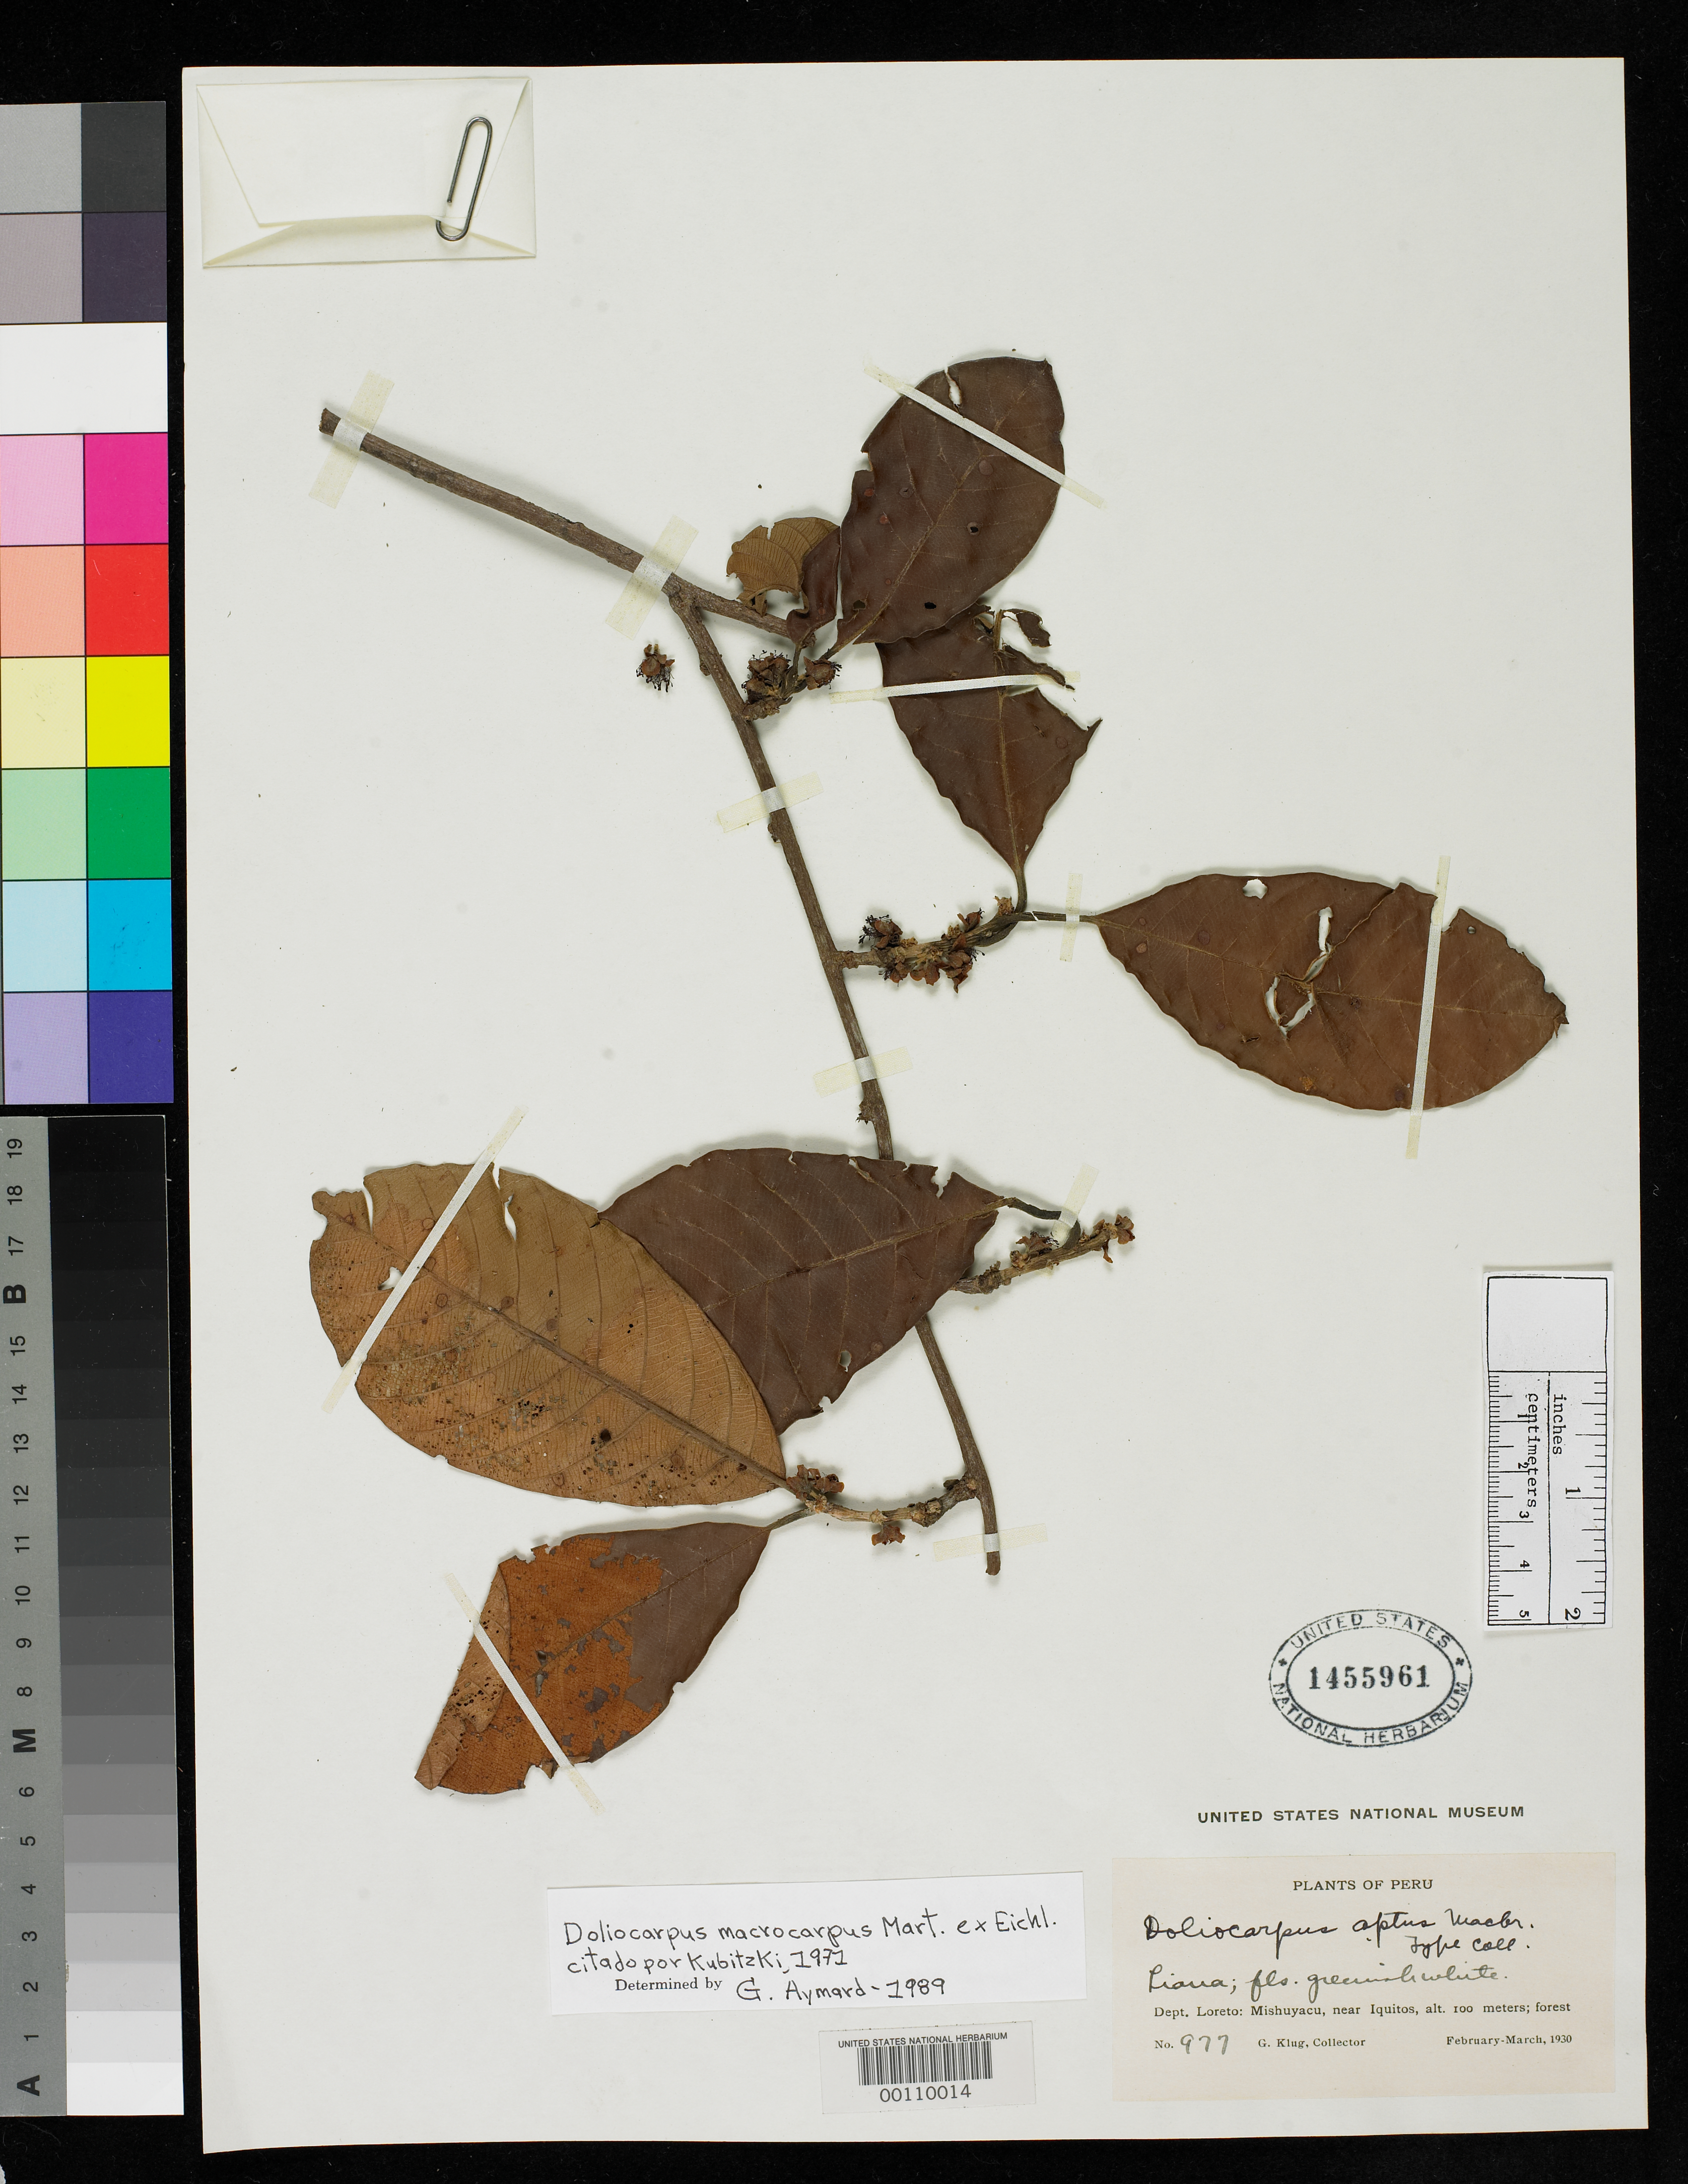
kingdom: Plantae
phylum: Tracheophyta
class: Magnoliopsida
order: Dilleniales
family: Dilleniaceae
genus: Doliocarpus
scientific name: Doliocarpus aptus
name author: J.F. Macbr.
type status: Isotype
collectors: G. Klug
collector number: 977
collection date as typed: Feb 1930 to -- Mar 1930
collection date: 1930-02/1930-03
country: Peru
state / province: Loreto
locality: Mishuyacu, near Iquitos.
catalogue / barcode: US 1455961